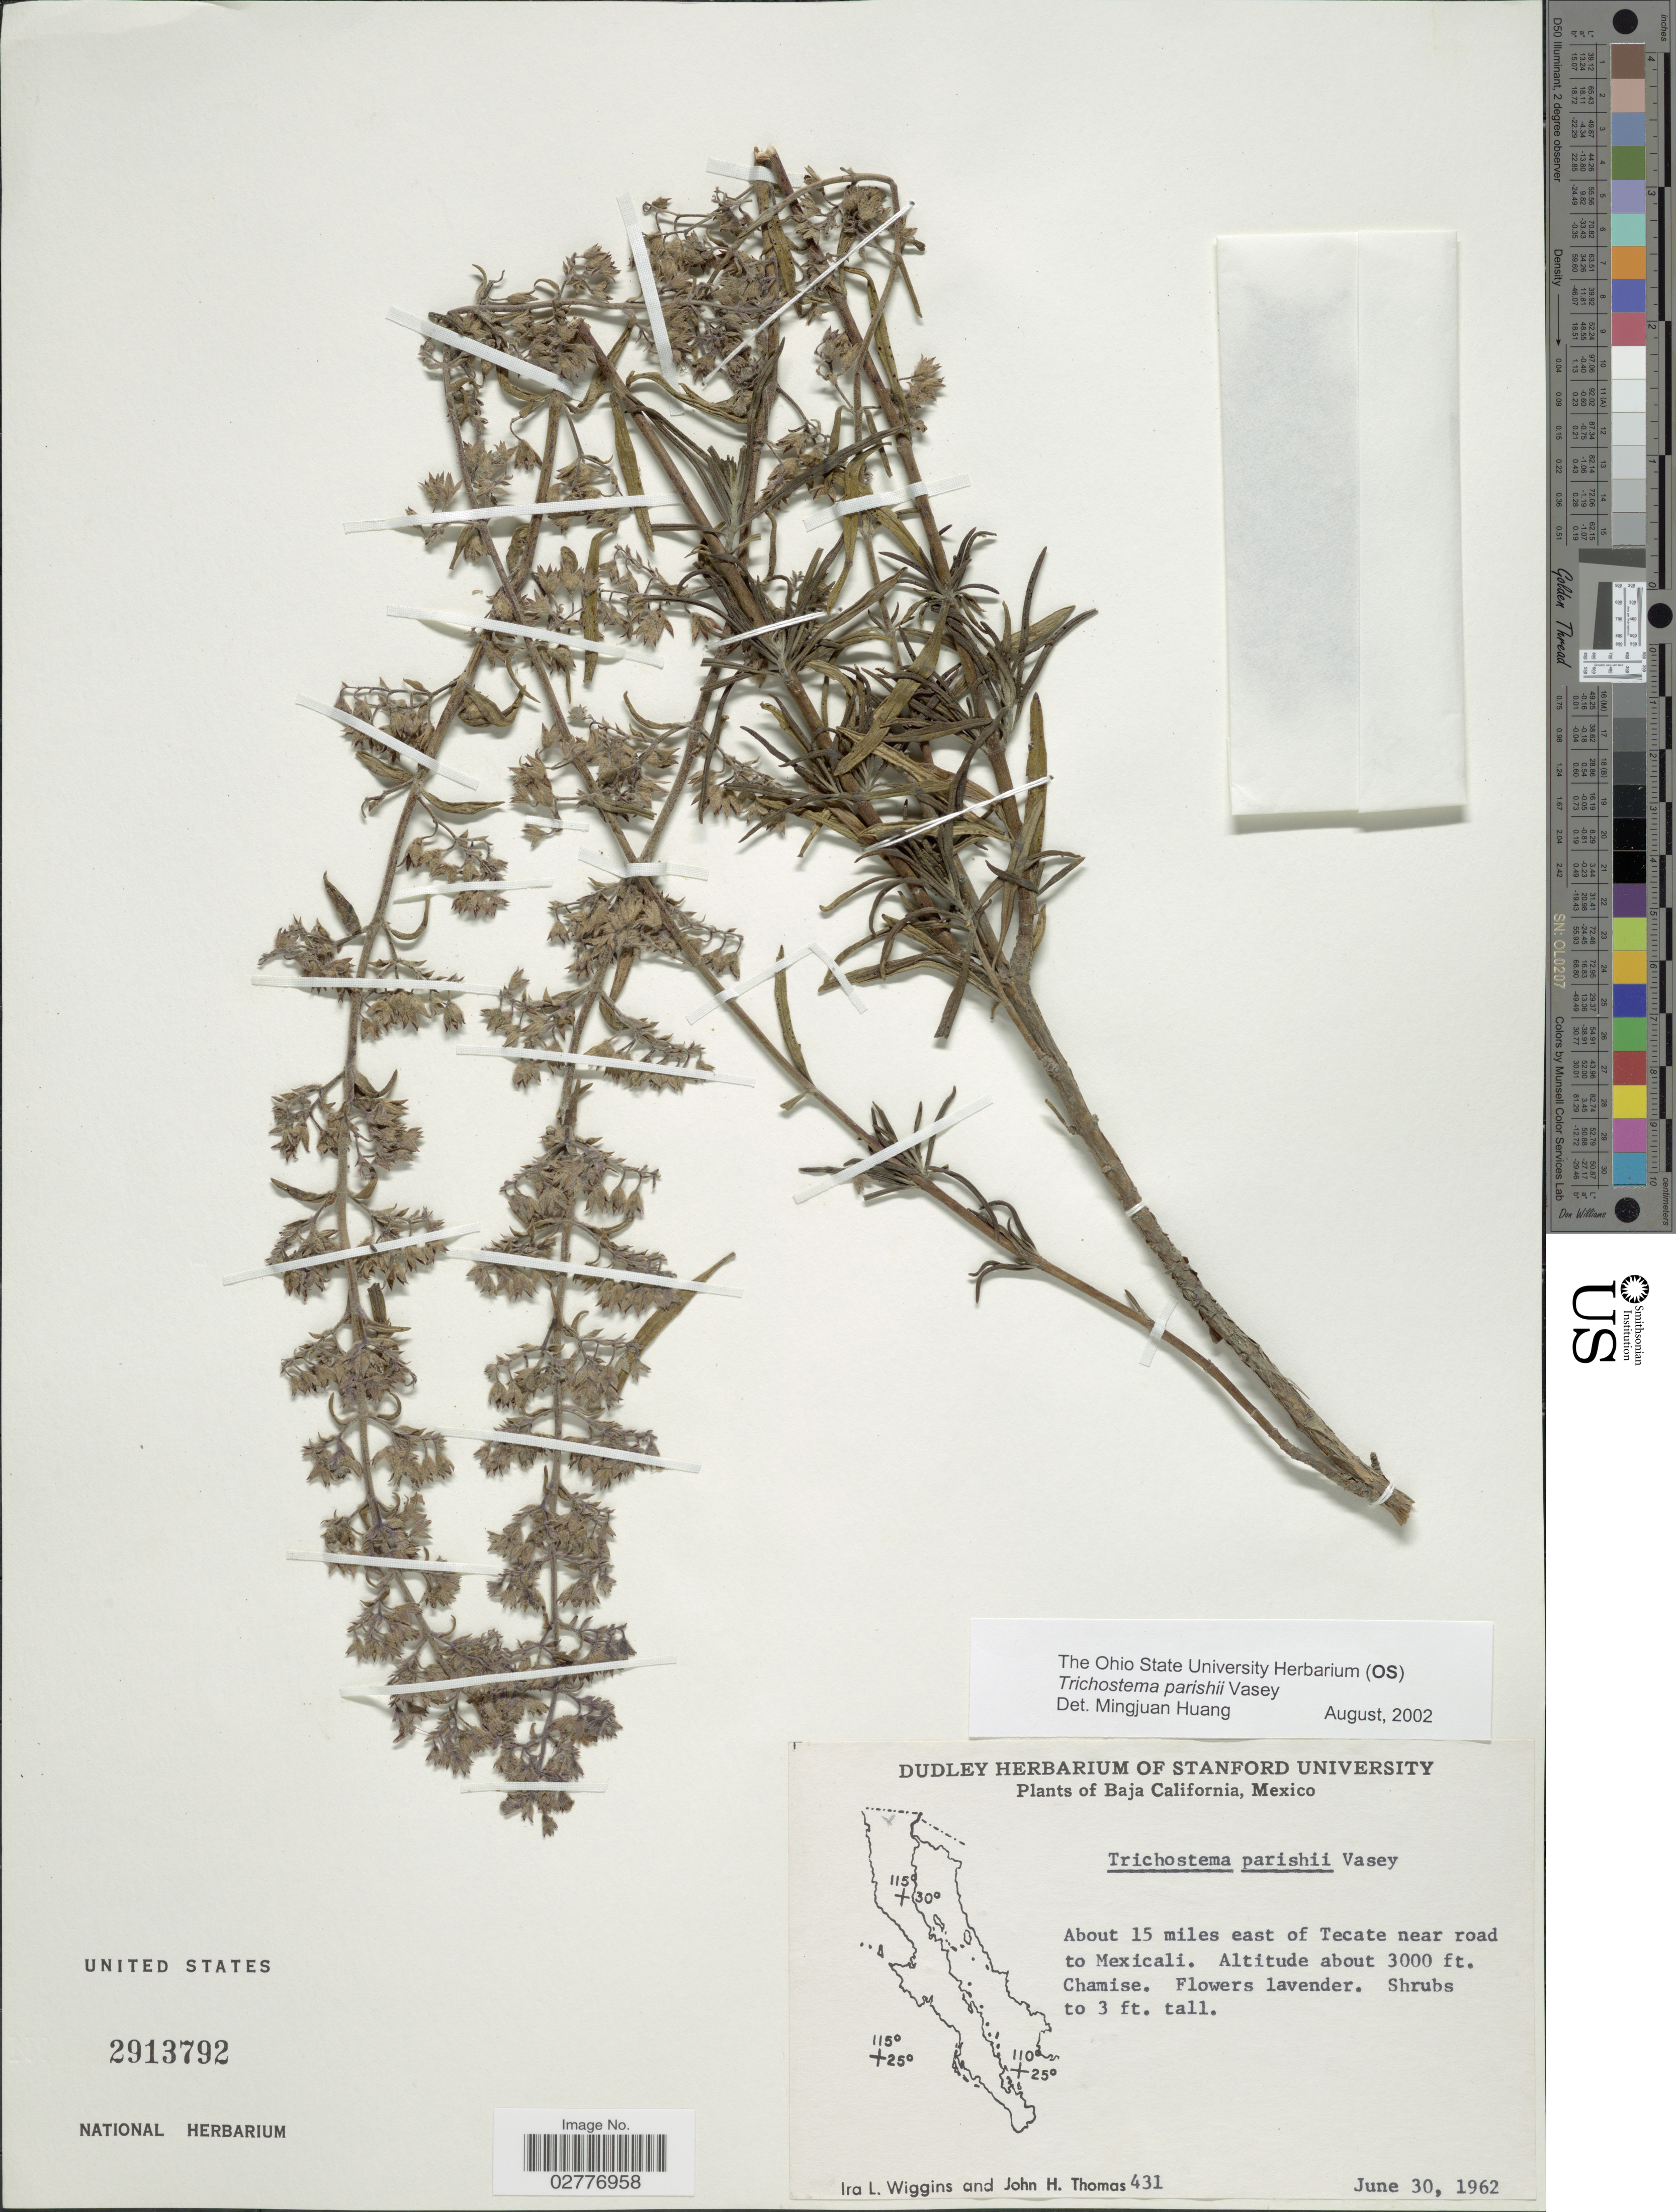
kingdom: Plantae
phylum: Tracheophyta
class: Magnoliopsida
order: Lamiales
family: Lamiaceae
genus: Trichostema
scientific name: Trichostema parishii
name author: Vasey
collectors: I. L. Wiggins & J. H. Thomas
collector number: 431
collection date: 1962-06-30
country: Mexico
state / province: Baja California Norte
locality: About 15 miles east of Tecate near road to Mexicali.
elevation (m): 914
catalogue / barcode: US 2913792